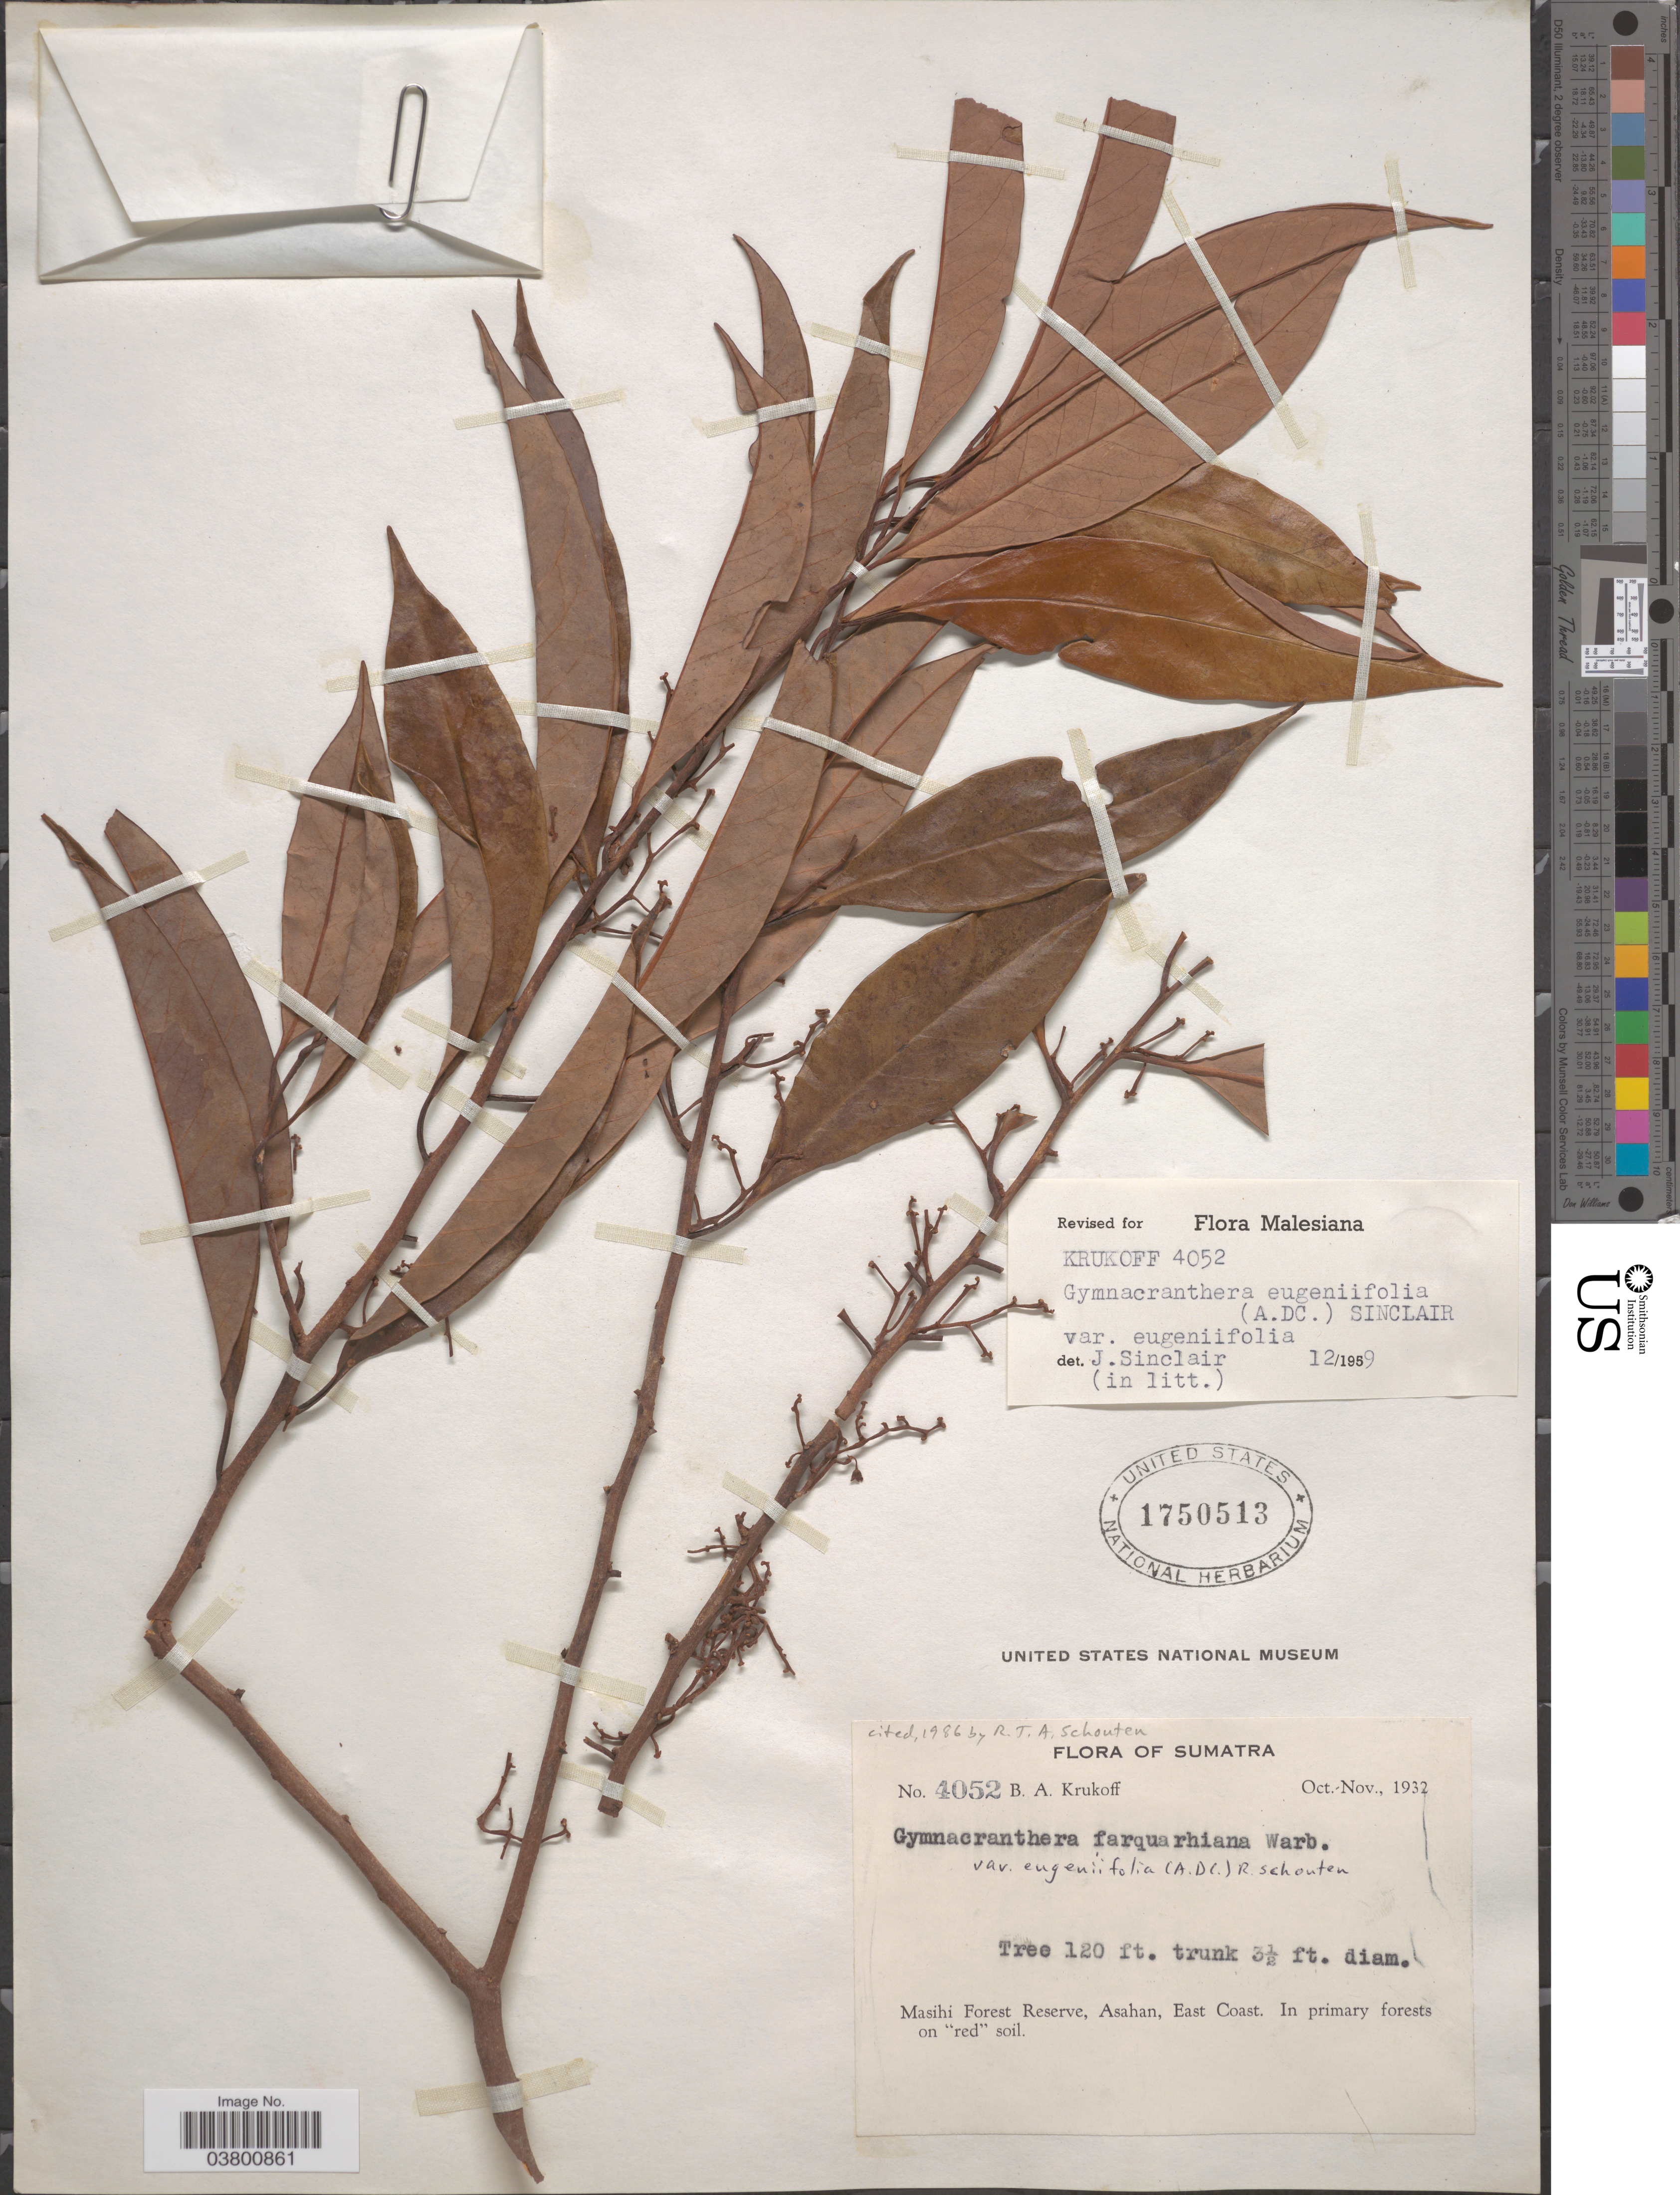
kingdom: Plantae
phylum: Tracheophyta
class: Magnoliopsida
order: Magnoliales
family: Myristicaceae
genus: Gymnacranthera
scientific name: Gymnacranthera farquhariana var. eugeniifolia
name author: (A. DC.) R.T.A. Schouten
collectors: B. A. Krukoff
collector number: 4052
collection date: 1932-10/1932-11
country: Indonesia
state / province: Sumatra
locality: Masihi Forest Reserve, Asahan, East Coast.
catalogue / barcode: US 1750513